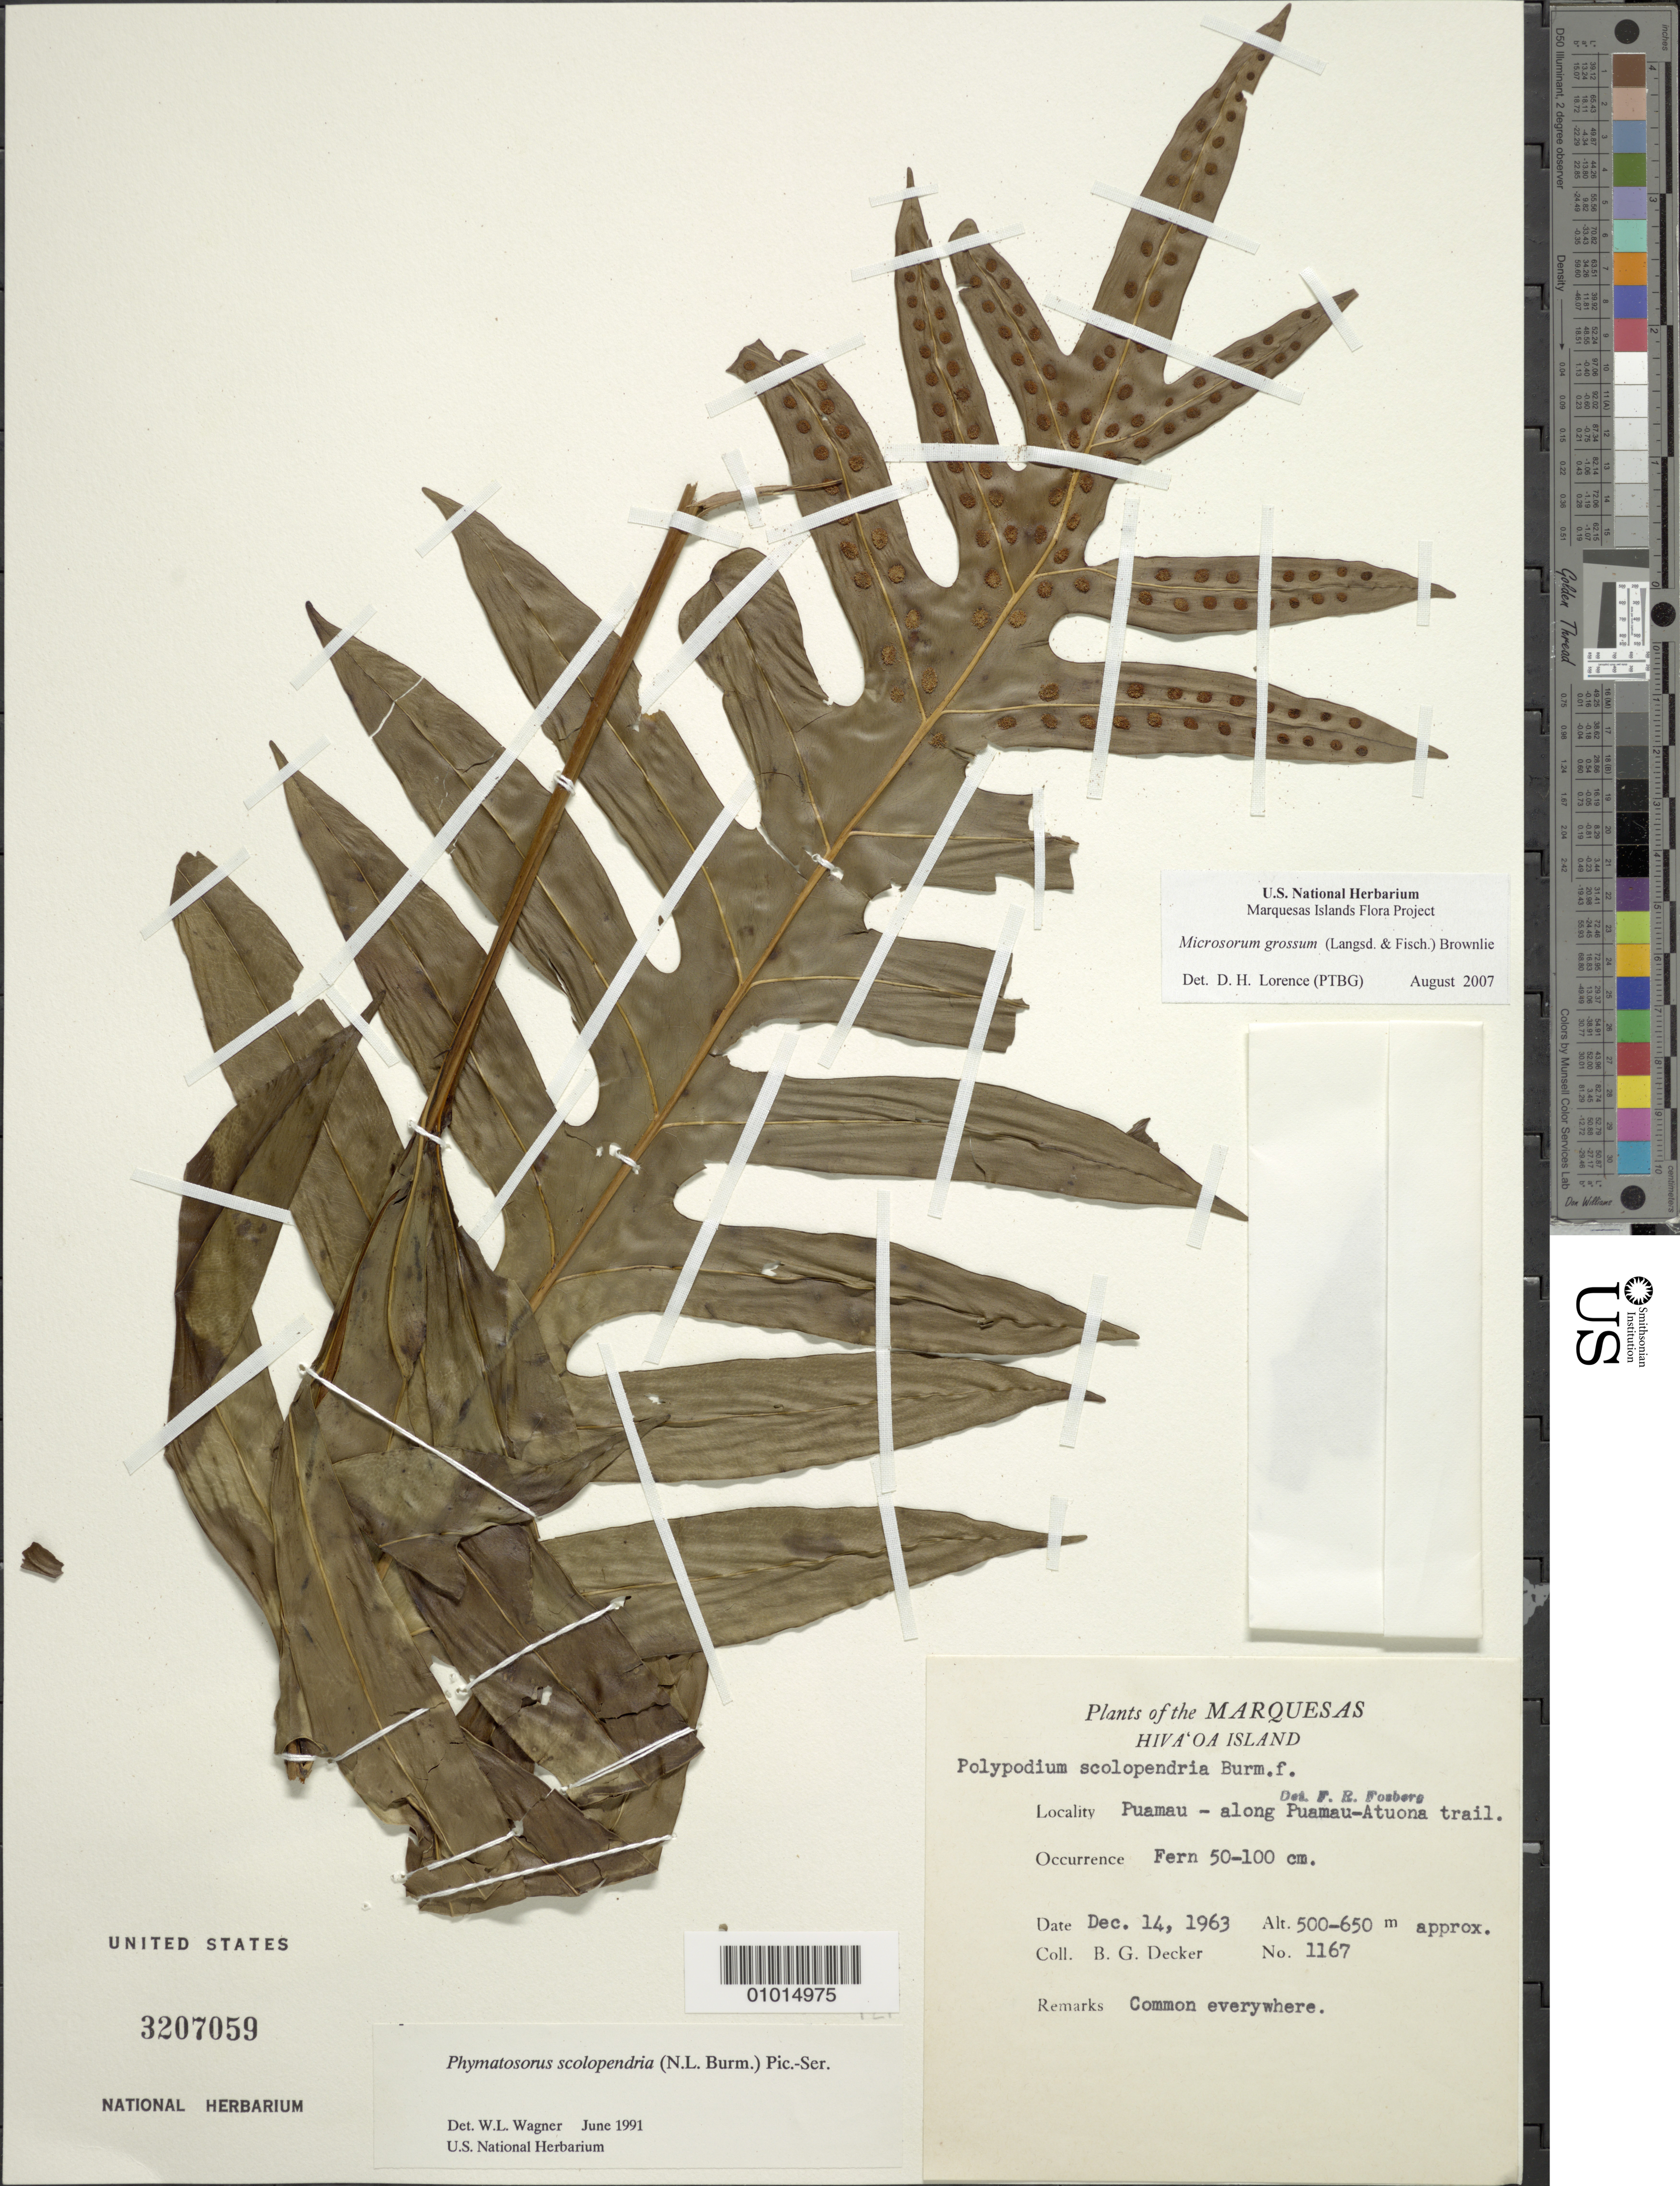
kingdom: Plantae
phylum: Tracheophyta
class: Polypodiopsida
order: Polypodiales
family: Polypodiaceae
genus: Microsorum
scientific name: Microsorum grossum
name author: (Langsd. & Fisch.) S.B. Andrews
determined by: Lorence, David H., (PTBG), National Tropical Botanical Garden (UNITED STATES)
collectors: B. G. Decker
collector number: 1167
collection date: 1963-12-14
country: French Polynesia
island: Hiva Oa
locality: Puamau, along Puamau-Atuona Trail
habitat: Common everywhere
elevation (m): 500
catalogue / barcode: US 3207059